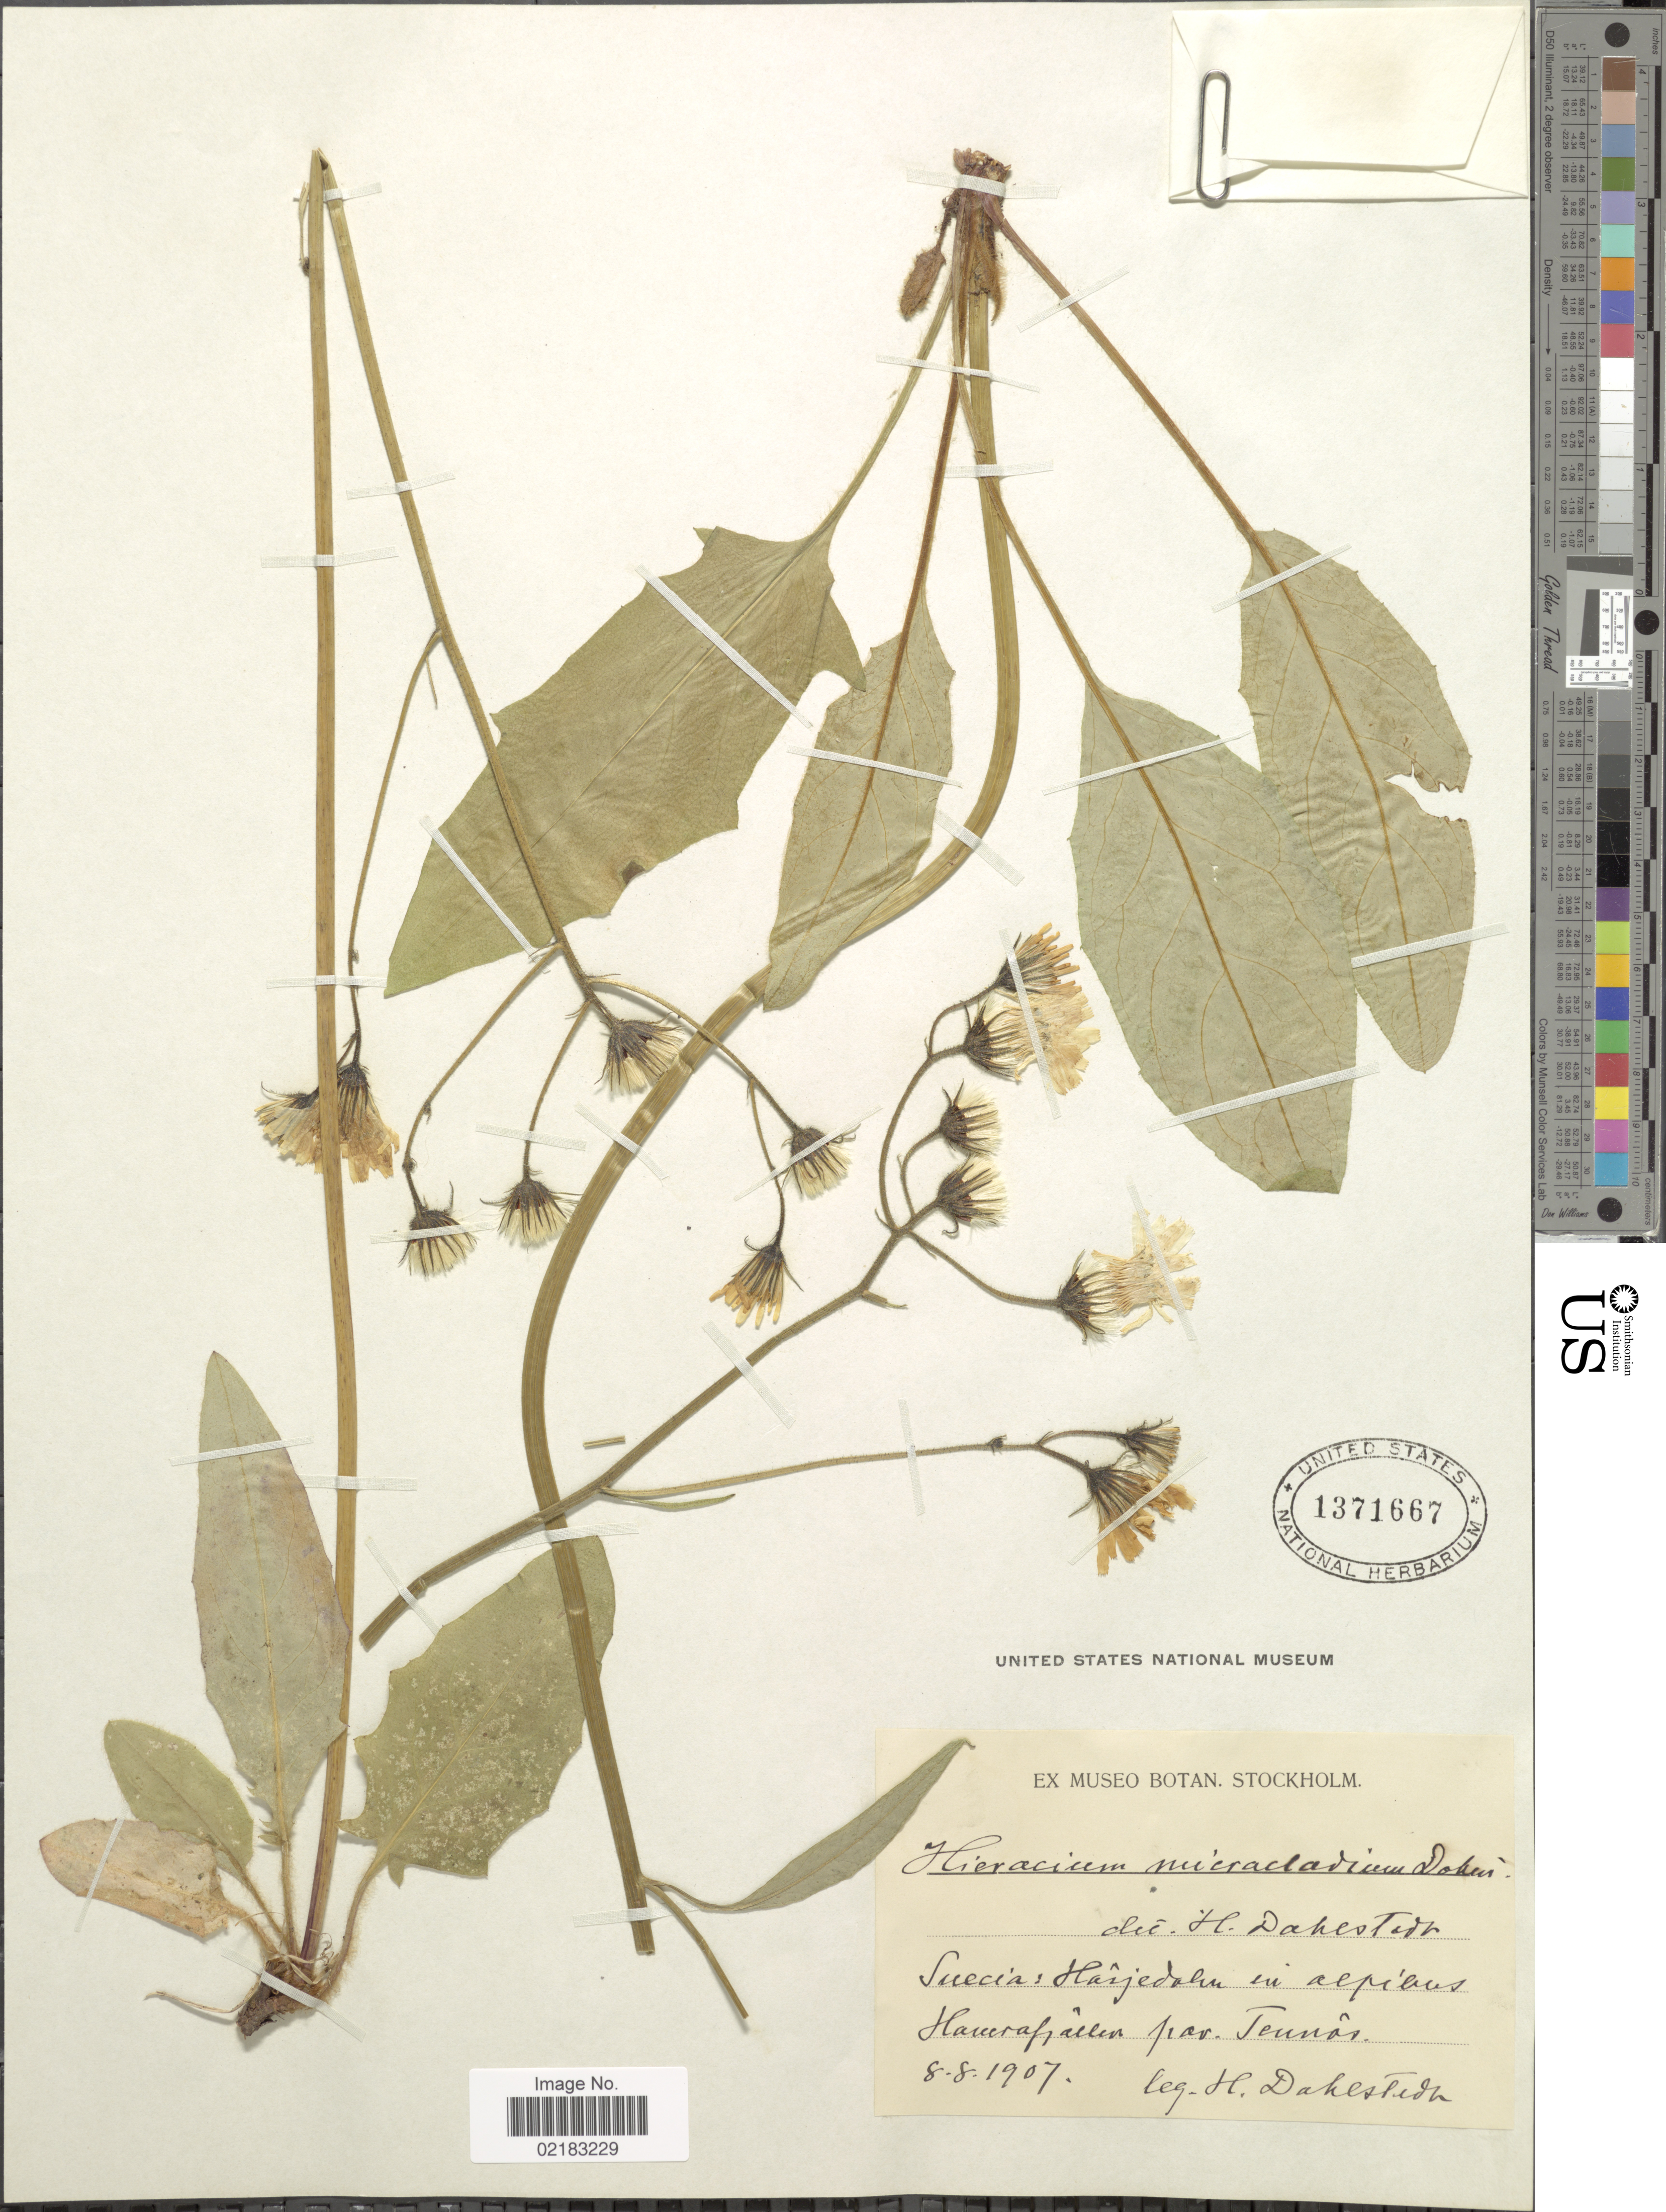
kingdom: Plantae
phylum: Tracheophyta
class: Magnoliopsida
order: Asterales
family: Asteraceae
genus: Hieracium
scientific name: Hieracium micracladium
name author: (F.N. Williams) Ley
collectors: H. G. Dahlstedt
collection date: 1907-08-08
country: Sweden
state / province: Jämtland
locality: Härjedalen in alpibus Hamrafjället par Tännäs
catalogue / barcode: US 1371667